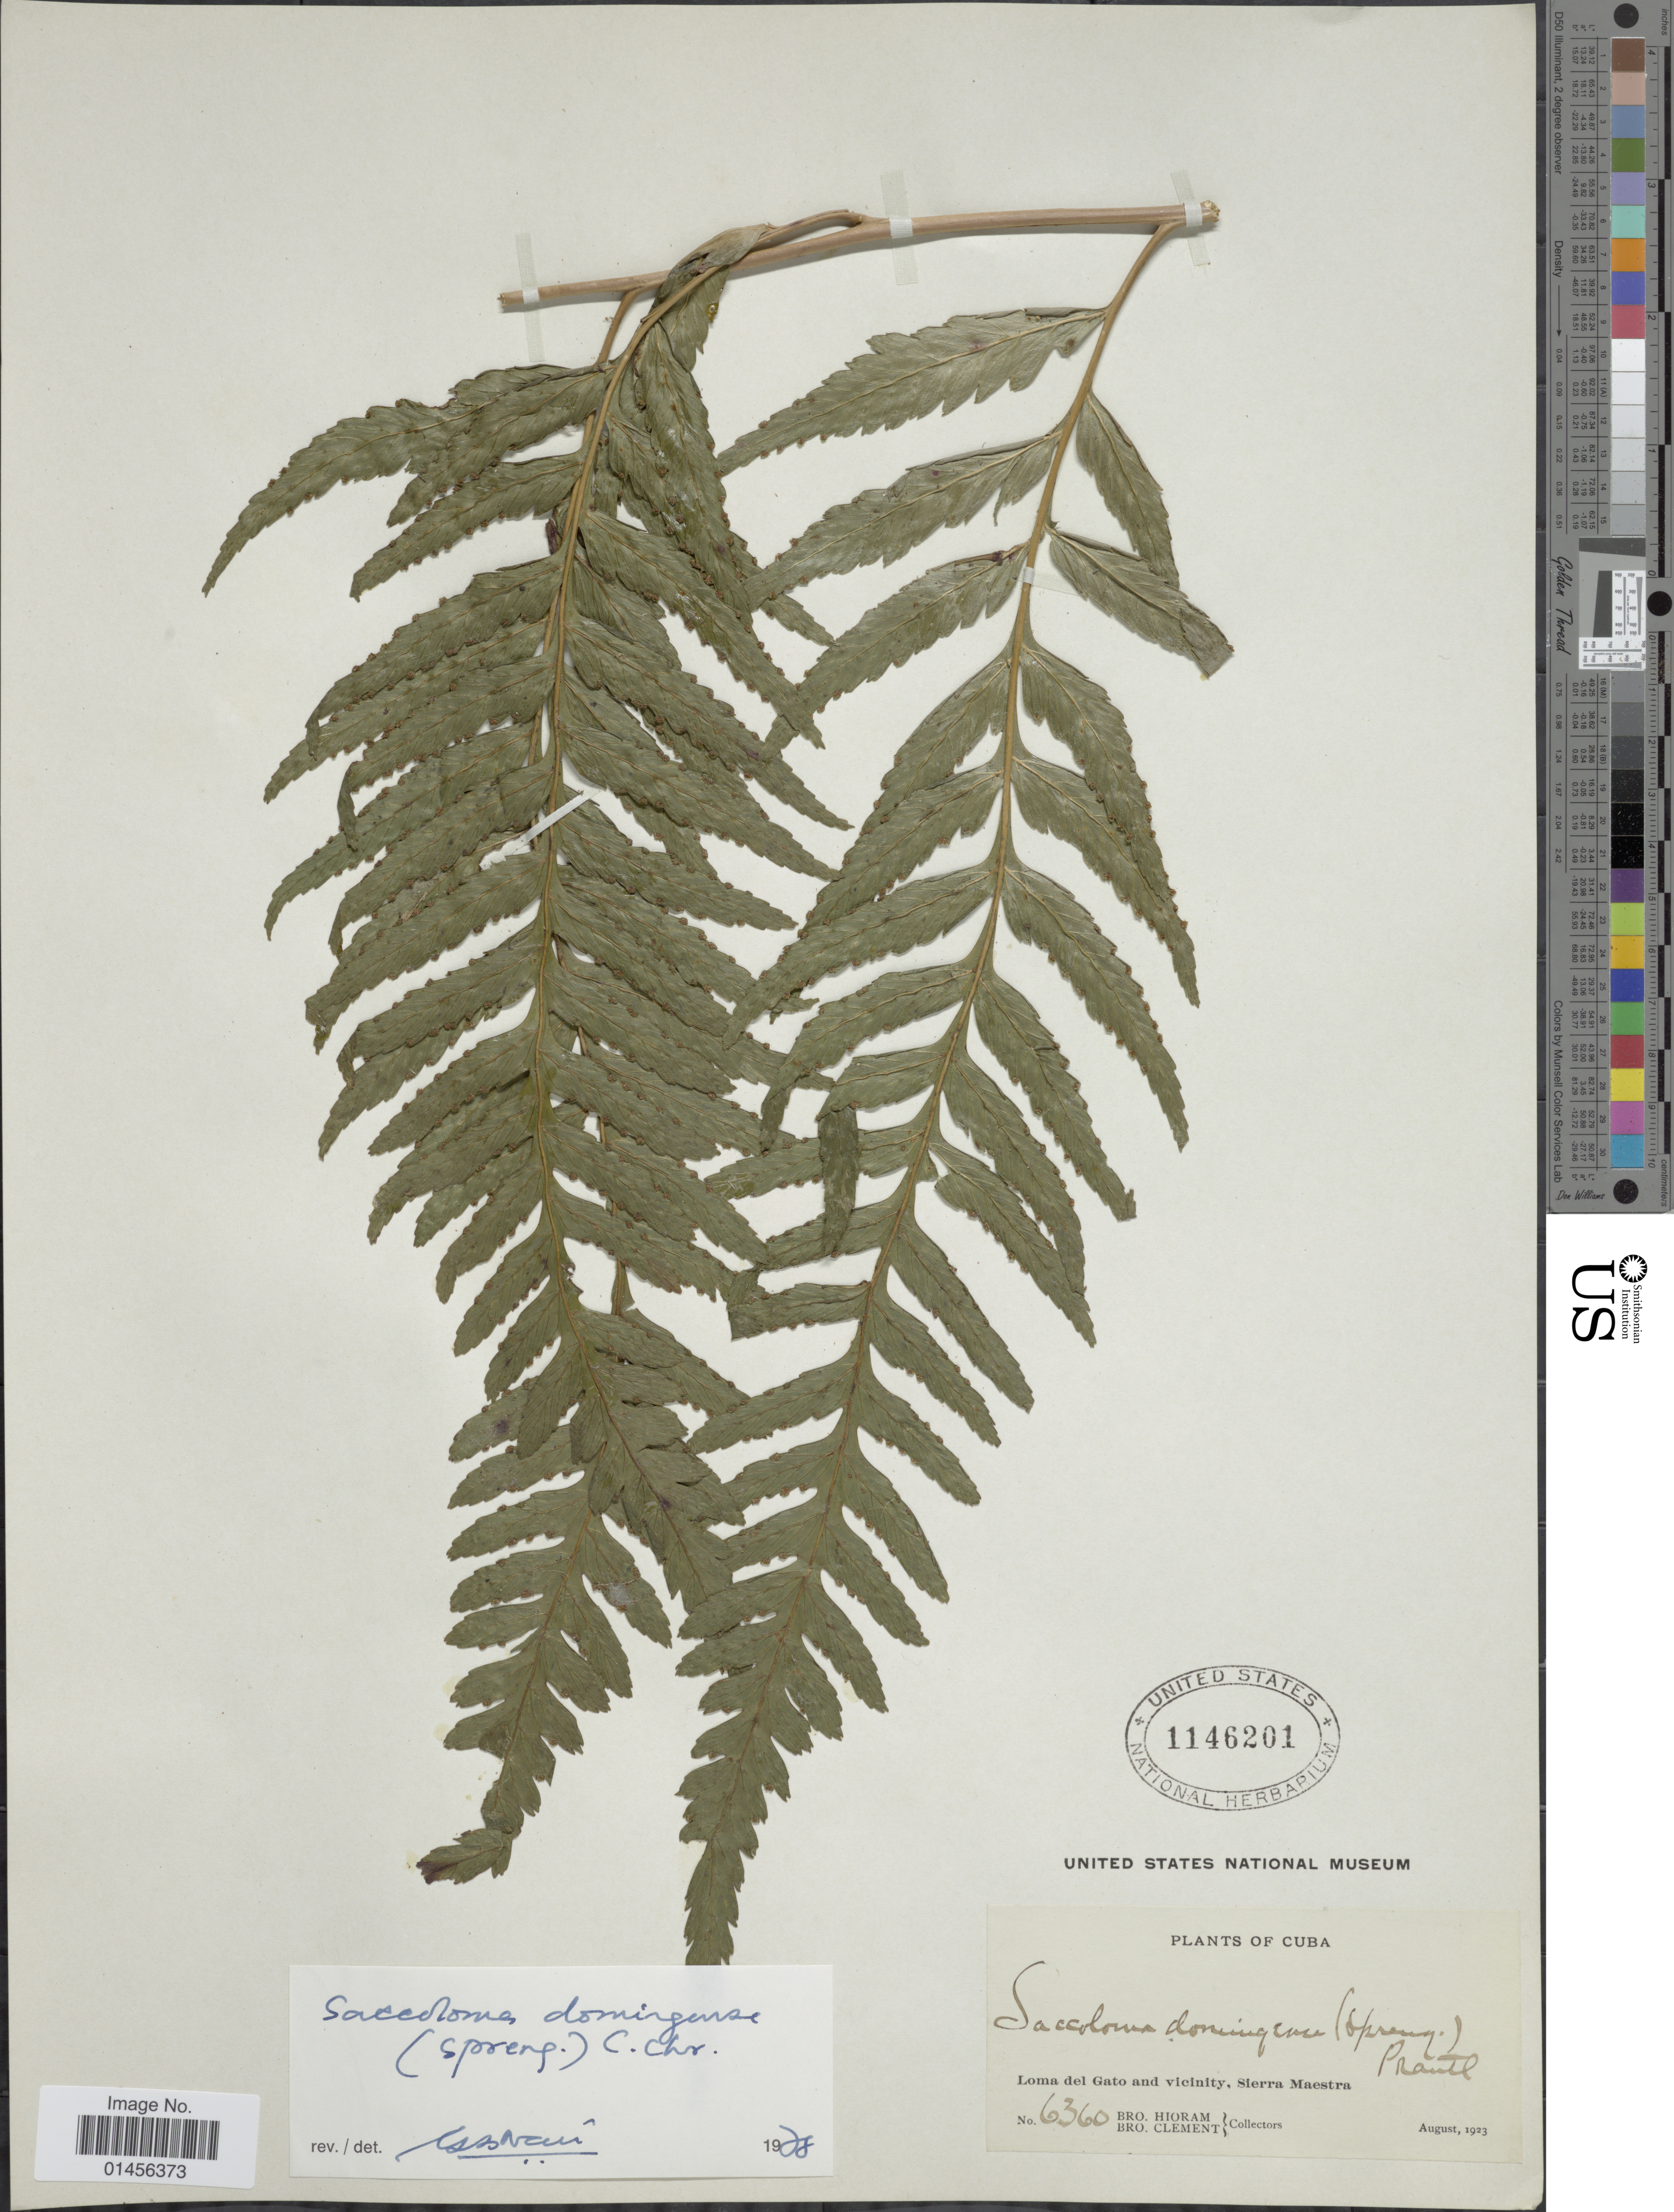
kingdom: Plantae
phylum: Tracheophyta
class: Polypodiopsida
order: Polypodiales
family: Saccolomataceae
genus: Saccoloma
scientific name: Saccoloma domingense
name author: (Spreng.) C. Chr.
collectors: Bro. Hioram & B. Clement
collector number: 6360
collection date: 1923-08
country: Cuba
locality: Loma del Gato and vicinity, Sierra Maestra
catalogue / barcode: US 1146201